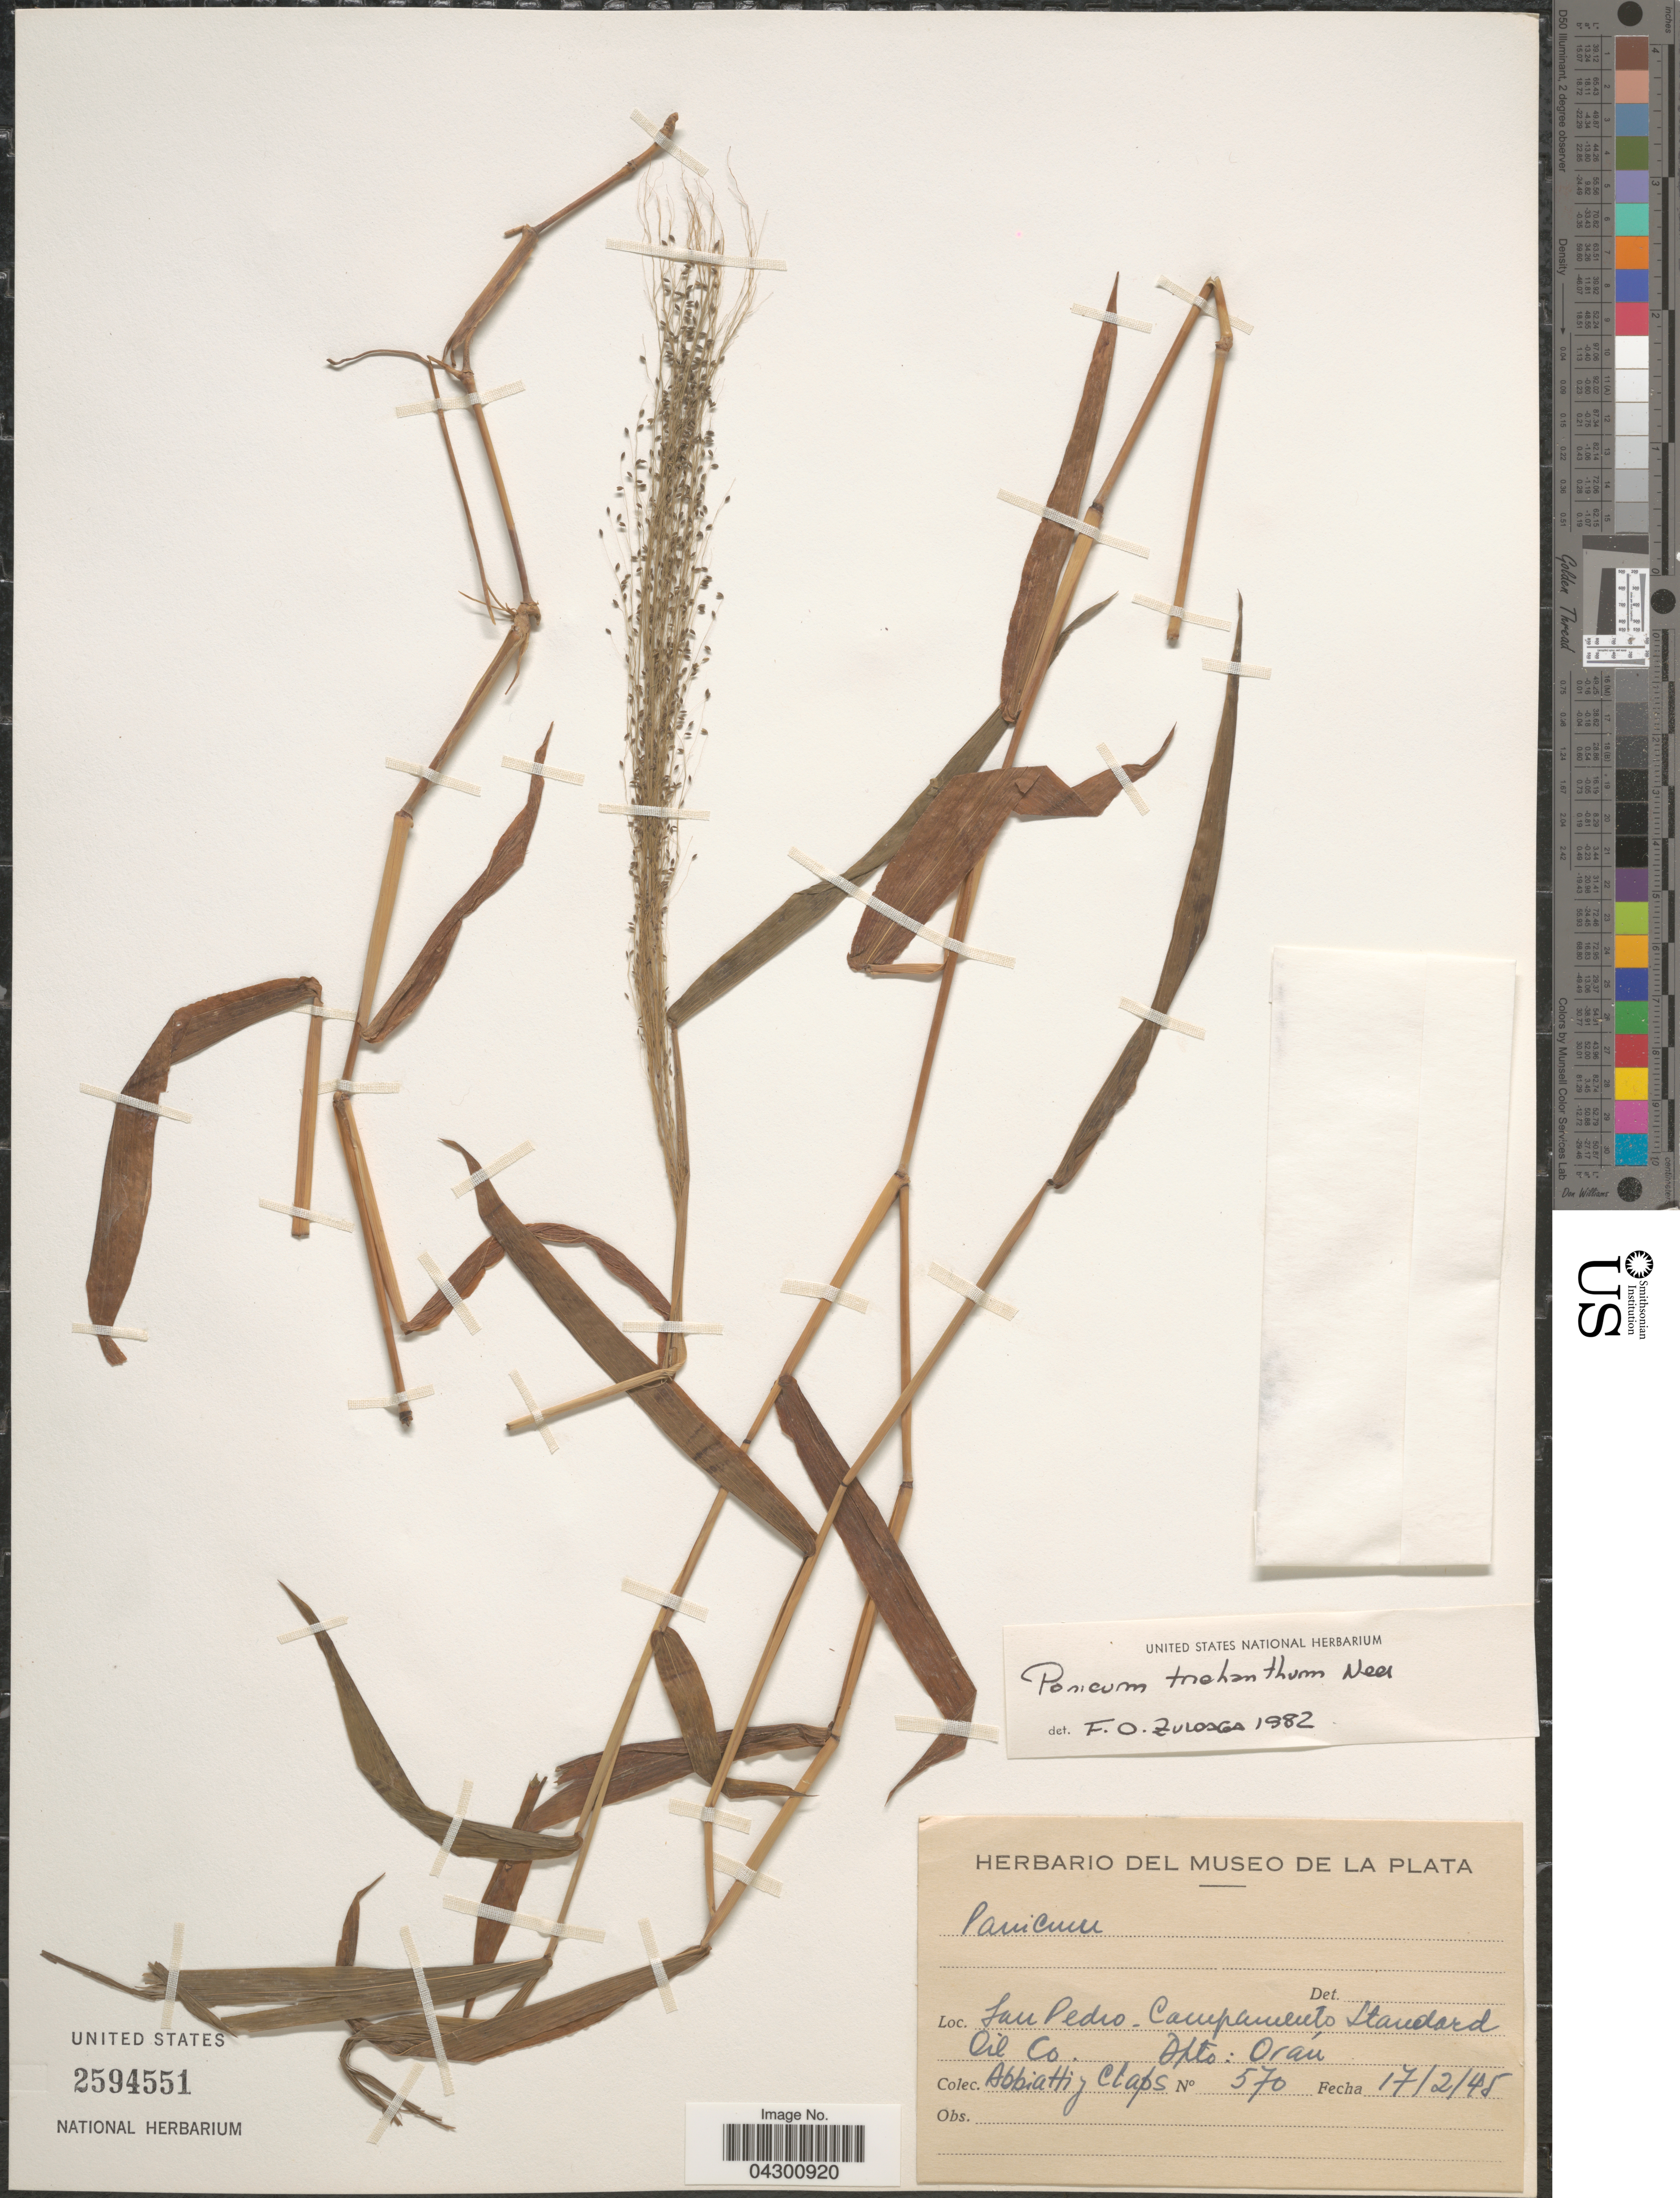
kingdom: Plantae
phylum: Tracheophyta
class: Liliopsida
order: Poales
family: Poaceae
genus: Panicum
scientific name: Panicum trichanthum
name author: Nees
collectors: D. Abbiatti & L. Claps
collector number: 570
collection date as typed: Transcribed d/m/y: 17/2/45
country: Argentina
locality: San Pedro - Campamento Standard Oil Co. Dpto: Orán.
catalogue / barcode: US 2594551